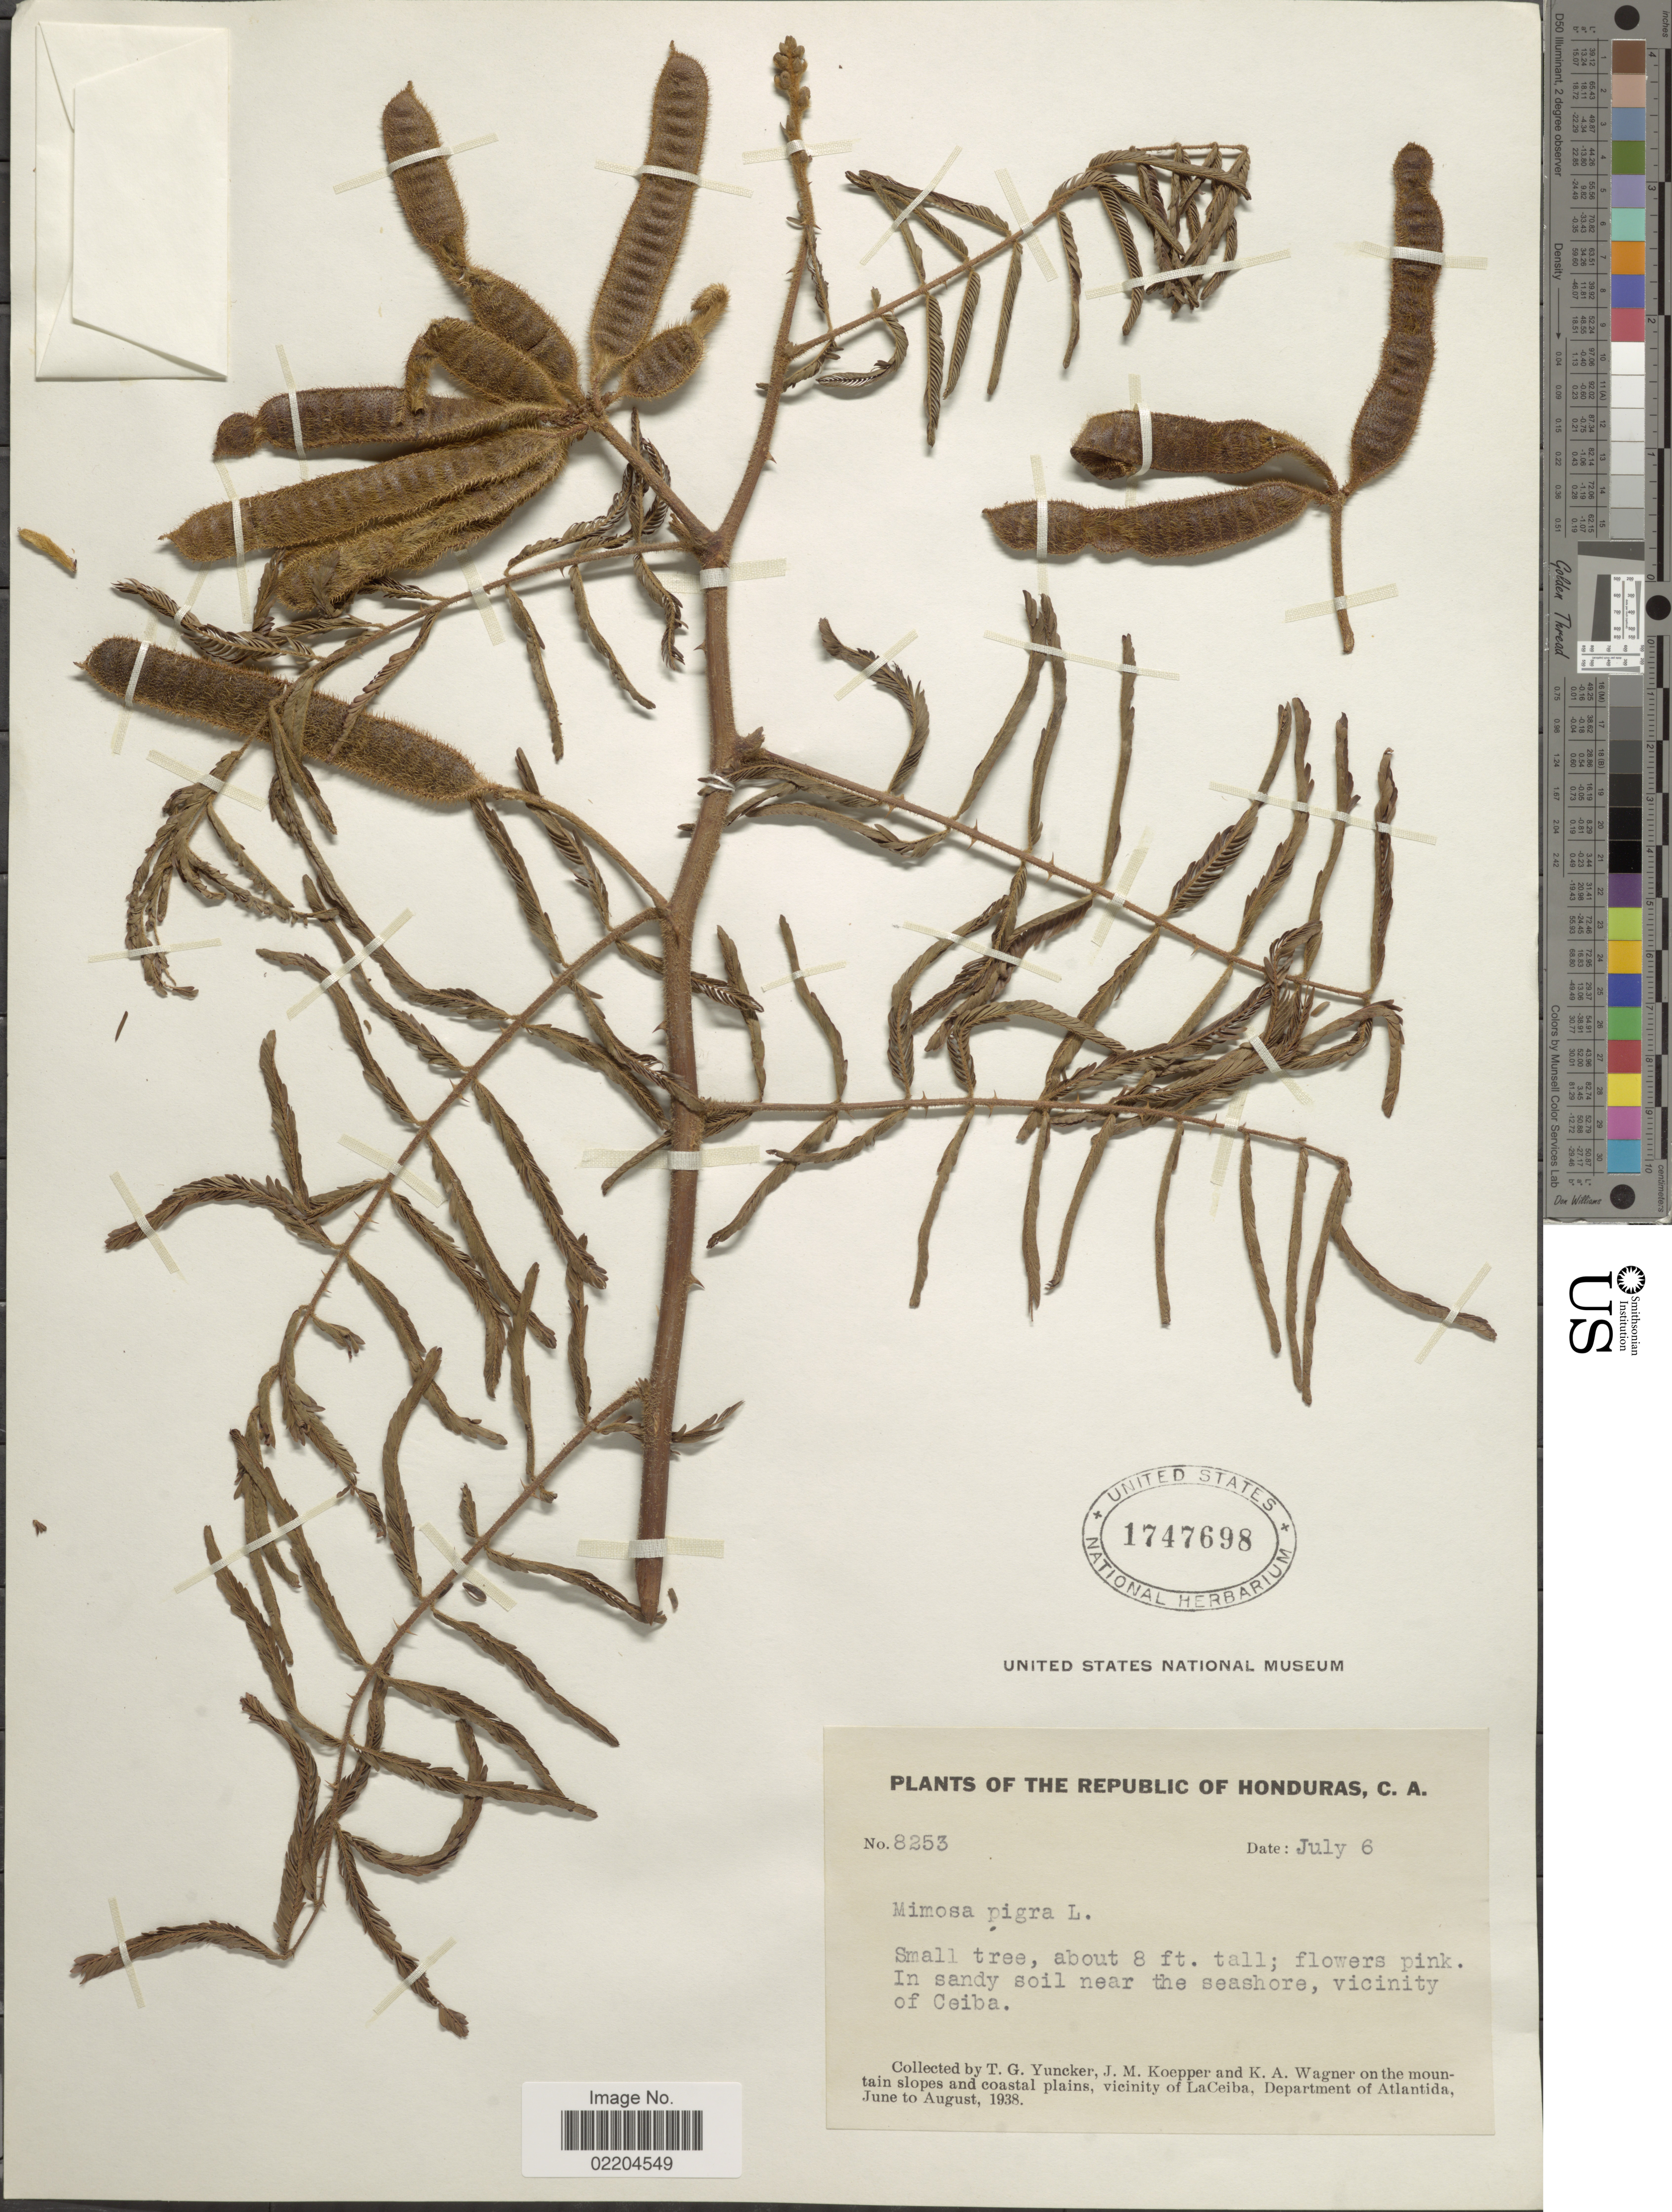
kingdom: Plantae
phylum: Tracheophyta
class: Magnoliopsida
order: Fabales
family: Fabaceae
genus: Mimosa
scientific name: Mimosa pigra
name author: L.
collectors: T. G. Yuncker, J. M. Koepper & K. A. Wagner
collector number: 8253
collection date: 1938-07-06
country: Honduras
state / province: Atlántida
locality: On the mountain slopes and coastal plains, vicinity of LaCeiba.Department of Atlantida. Vicinity of Ceiba.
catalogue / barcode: US 1747698